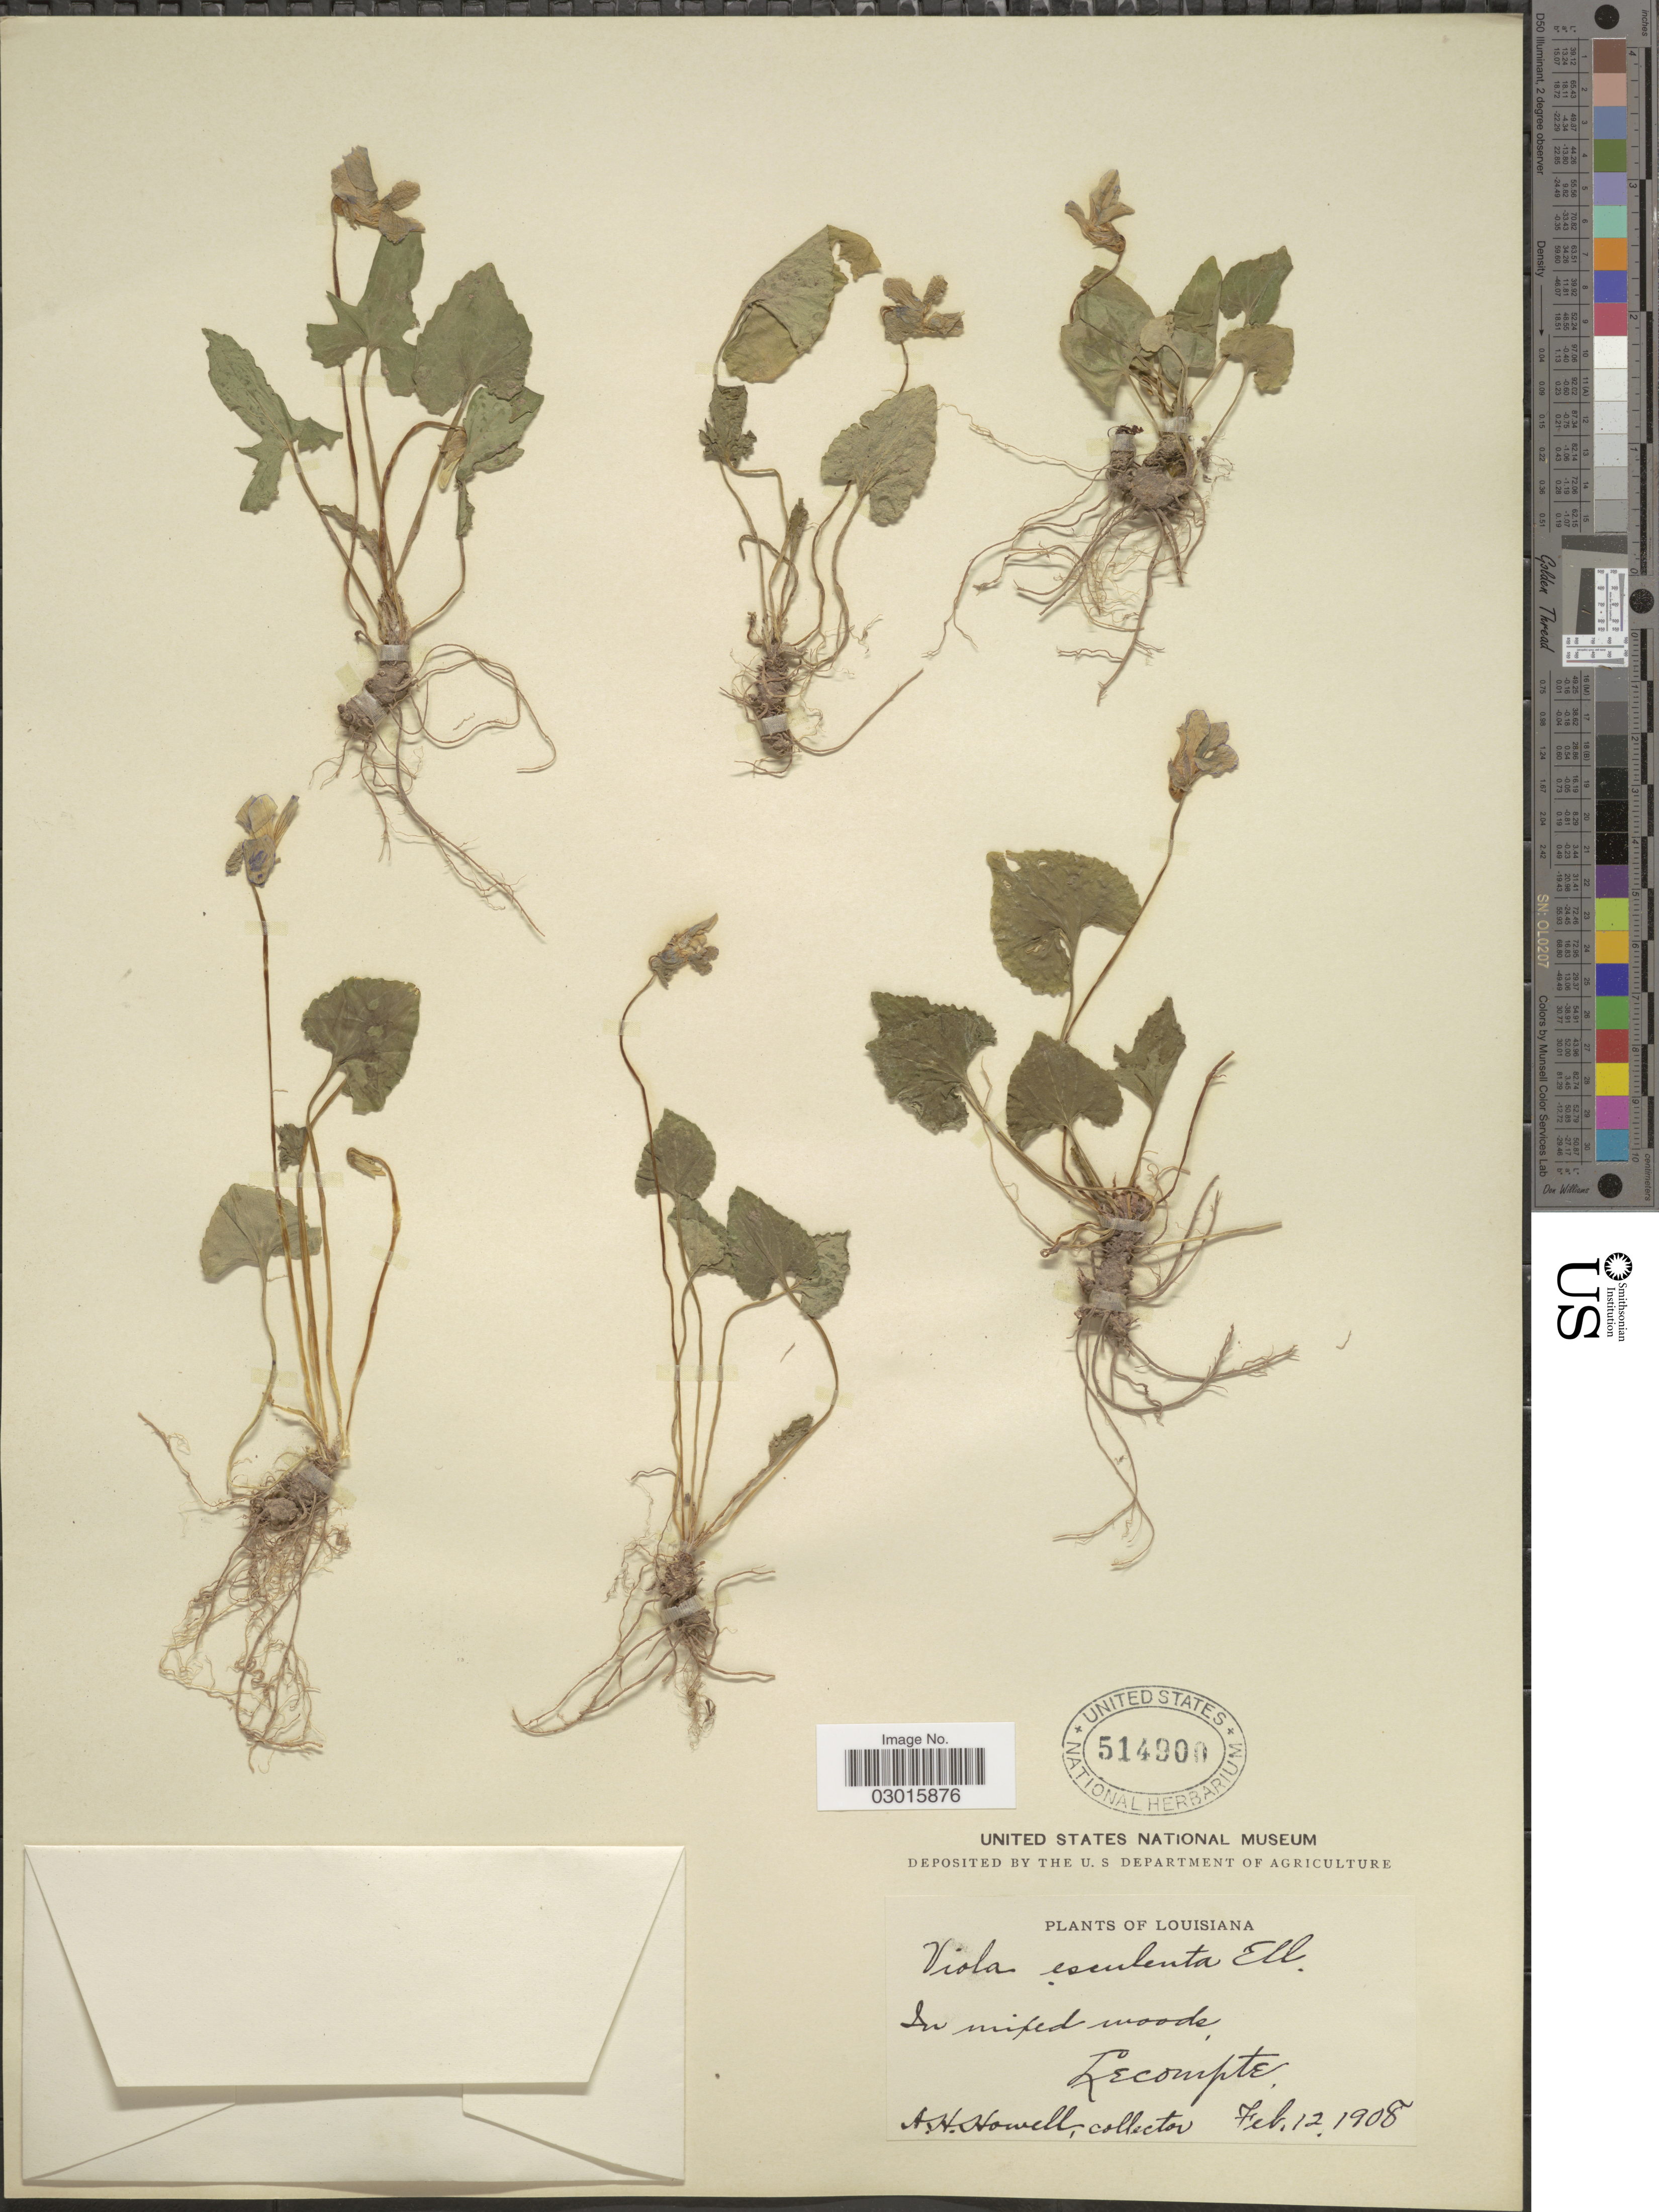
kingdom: Plantae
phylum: Tracheophyta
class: Magnoliopsida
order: Malpighiales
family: Violaceae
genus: Viola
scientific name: Viola langloisii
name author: Greene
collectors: A. Howell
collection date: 1908-02-12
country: United States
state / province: Louisiana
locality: Lecompte.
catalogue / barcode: US 514900